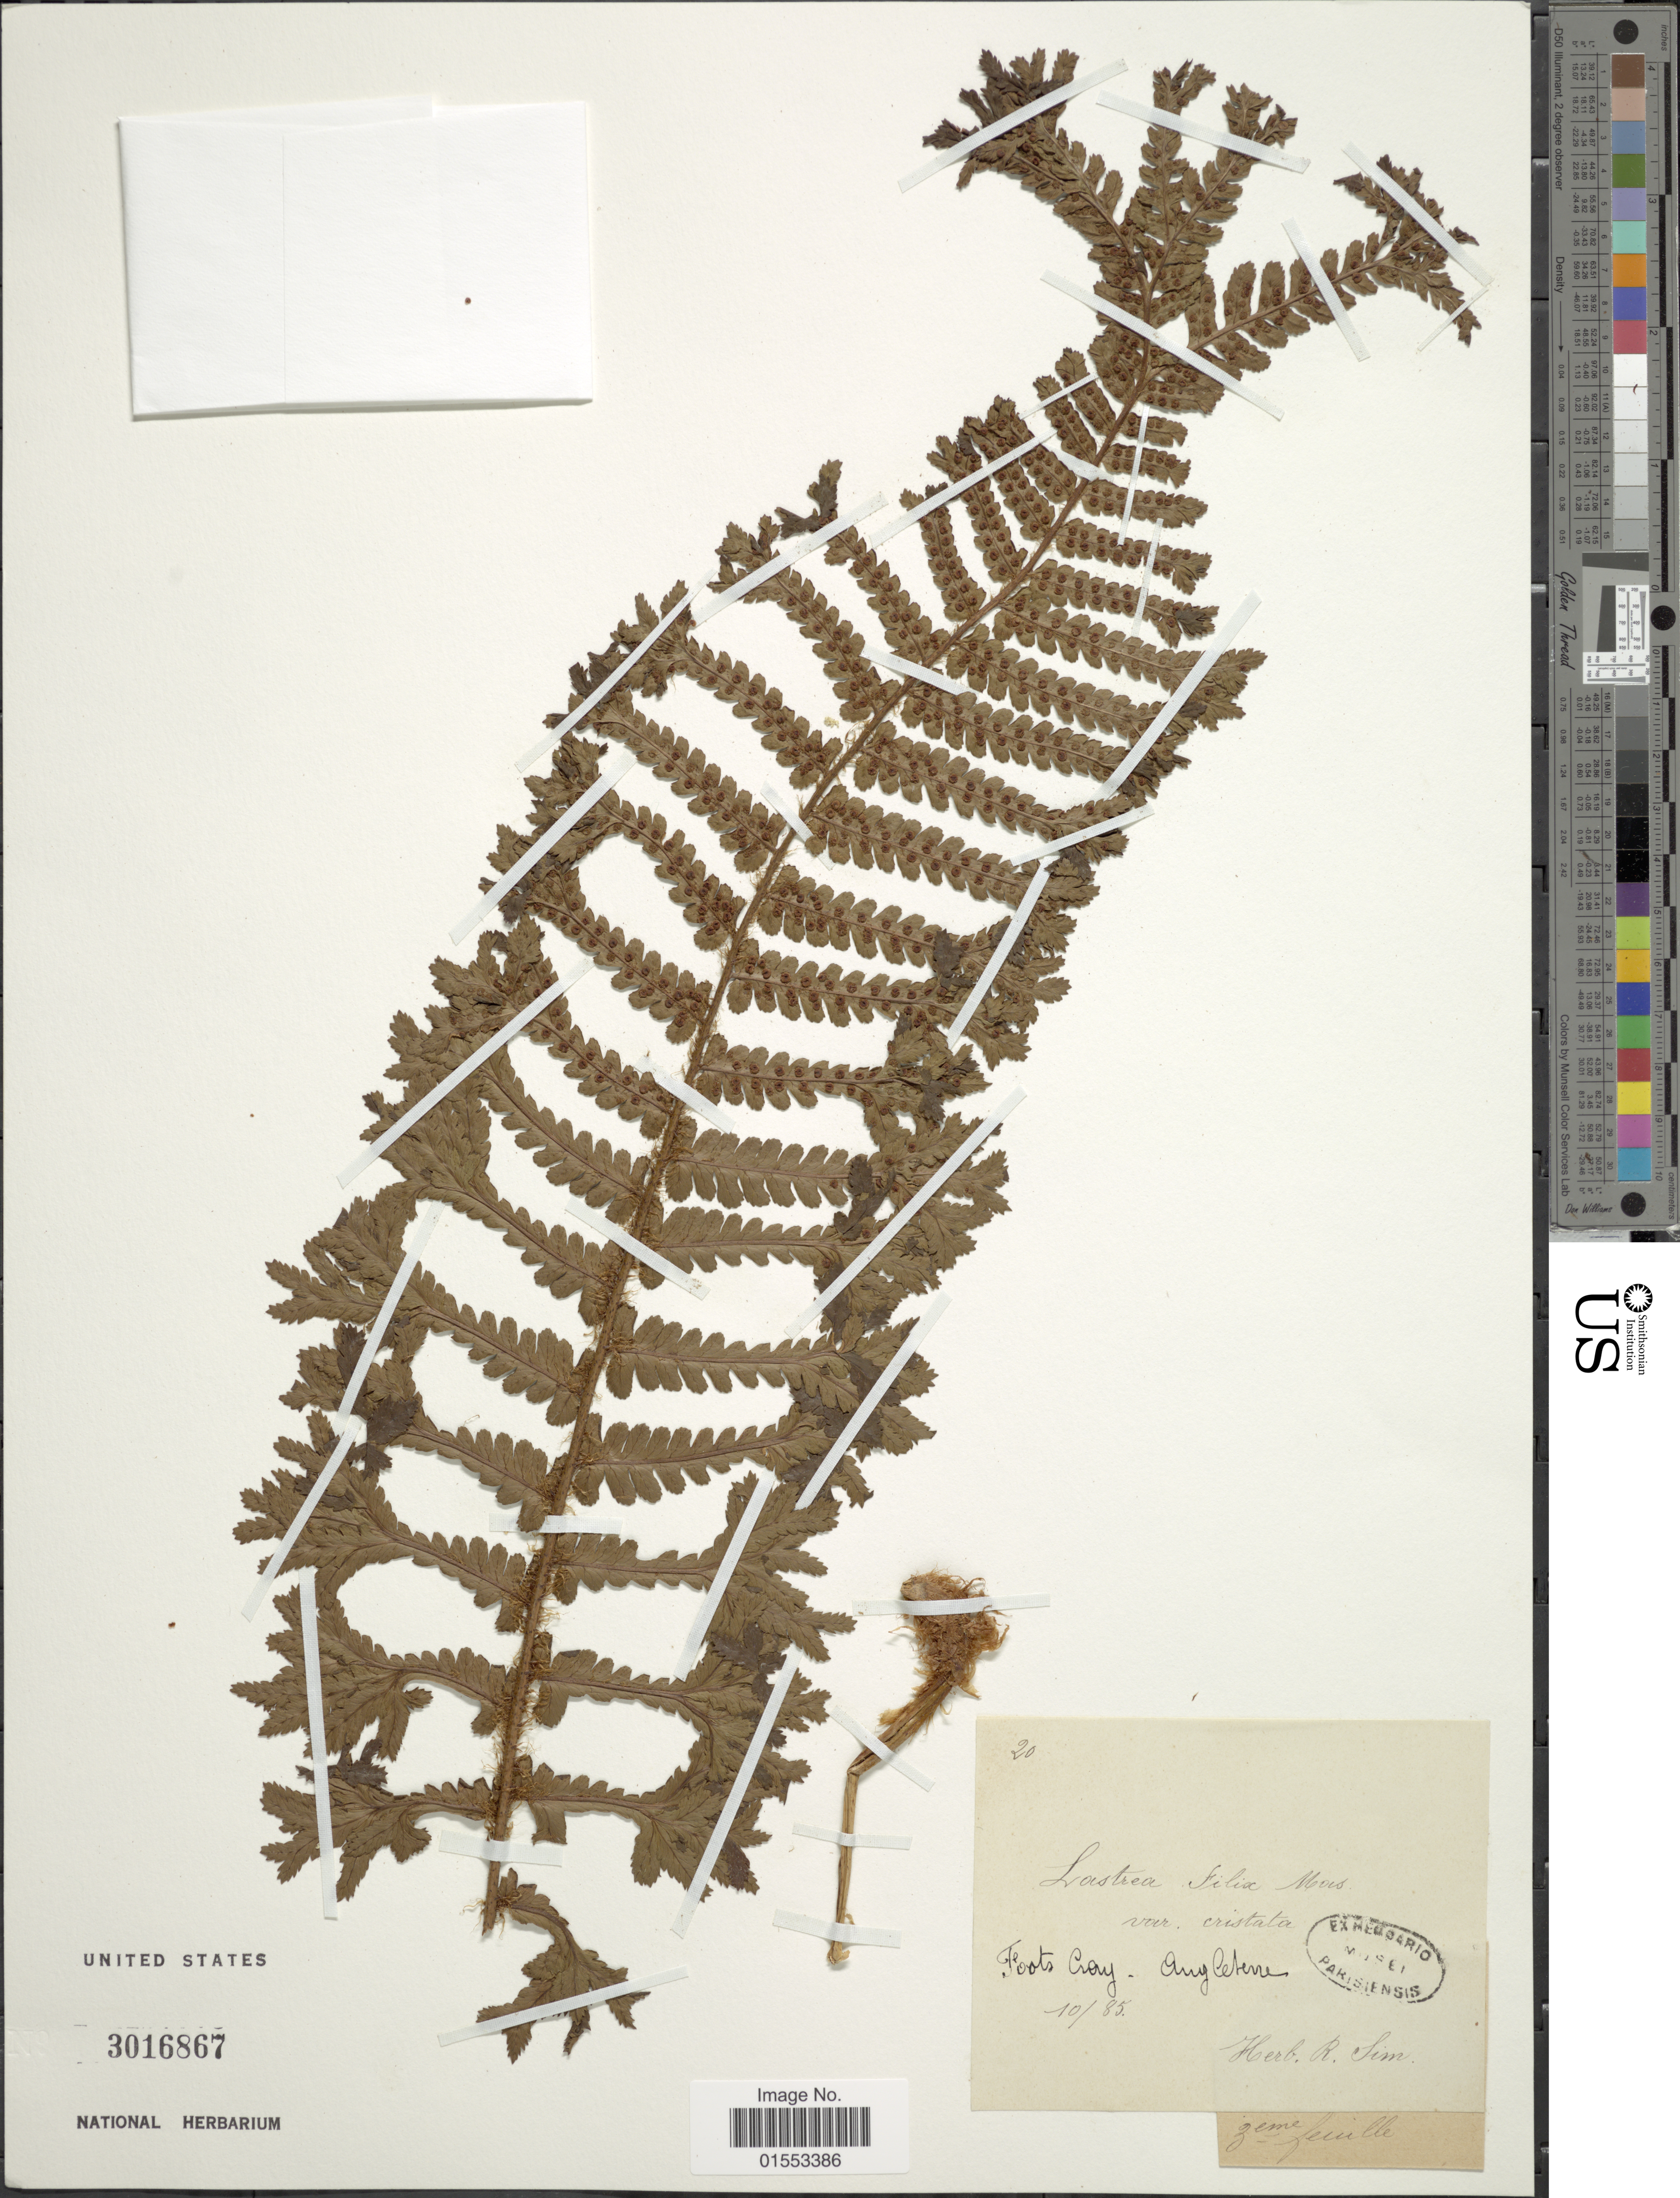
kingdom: Plantae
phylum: Tracheophyta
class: Polypodiopsida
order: Polypodiales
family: Dryopteridaceae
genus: Dryopteris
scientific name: Dryopteris filix-mas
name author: (L.) Schott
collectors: ex herb. R. Sim.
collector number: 20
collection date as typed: Transcribed d/m/y: /10/85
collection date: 1885-10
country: United Kingdom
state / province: England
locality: Foots Cray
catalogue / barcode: US 3016867